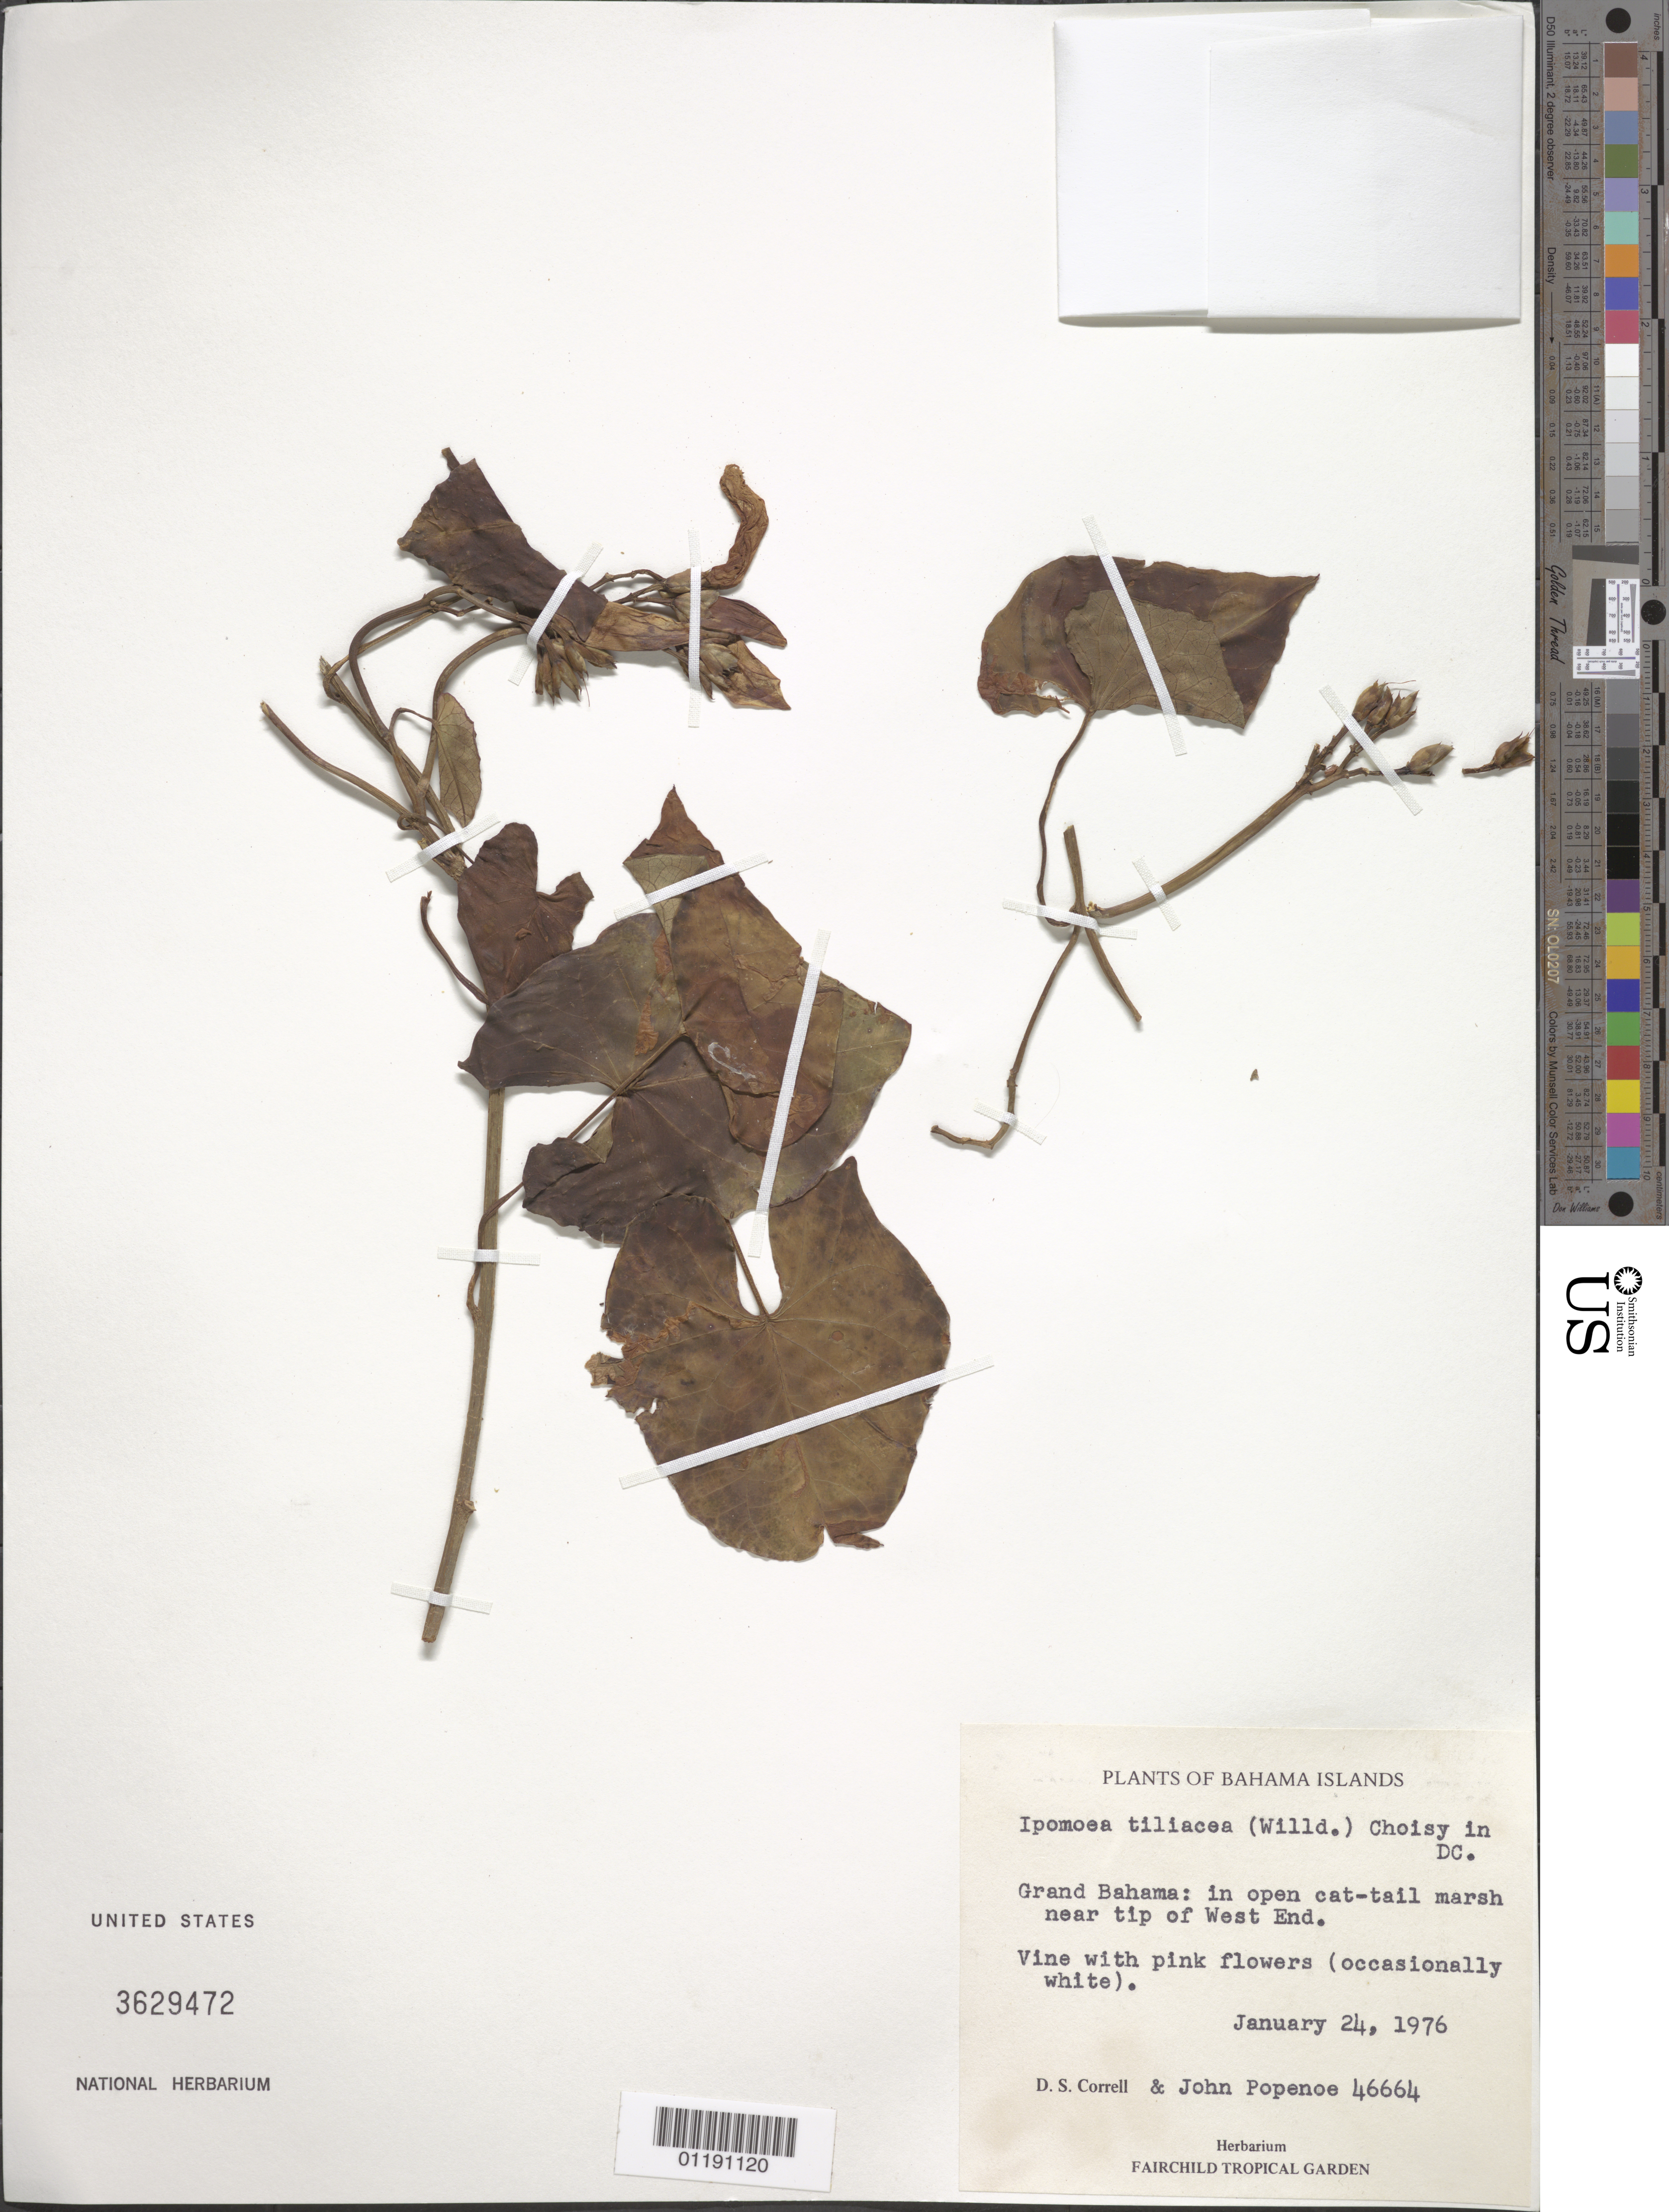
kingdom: Plantae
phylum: Tracheophyta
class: Magnoliopsida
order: Solanales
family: Convolvulaceae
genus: Ipomoea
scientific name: Ipomoea tiliacea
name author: (Willd.) Choisy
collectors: D. S. Correll & J. Popenoe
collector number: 46664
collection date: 1976-01-24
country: Bahamas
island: Grand Bahama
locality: In open cat-tail marsh near tip of West End.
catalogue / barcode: US 3629472